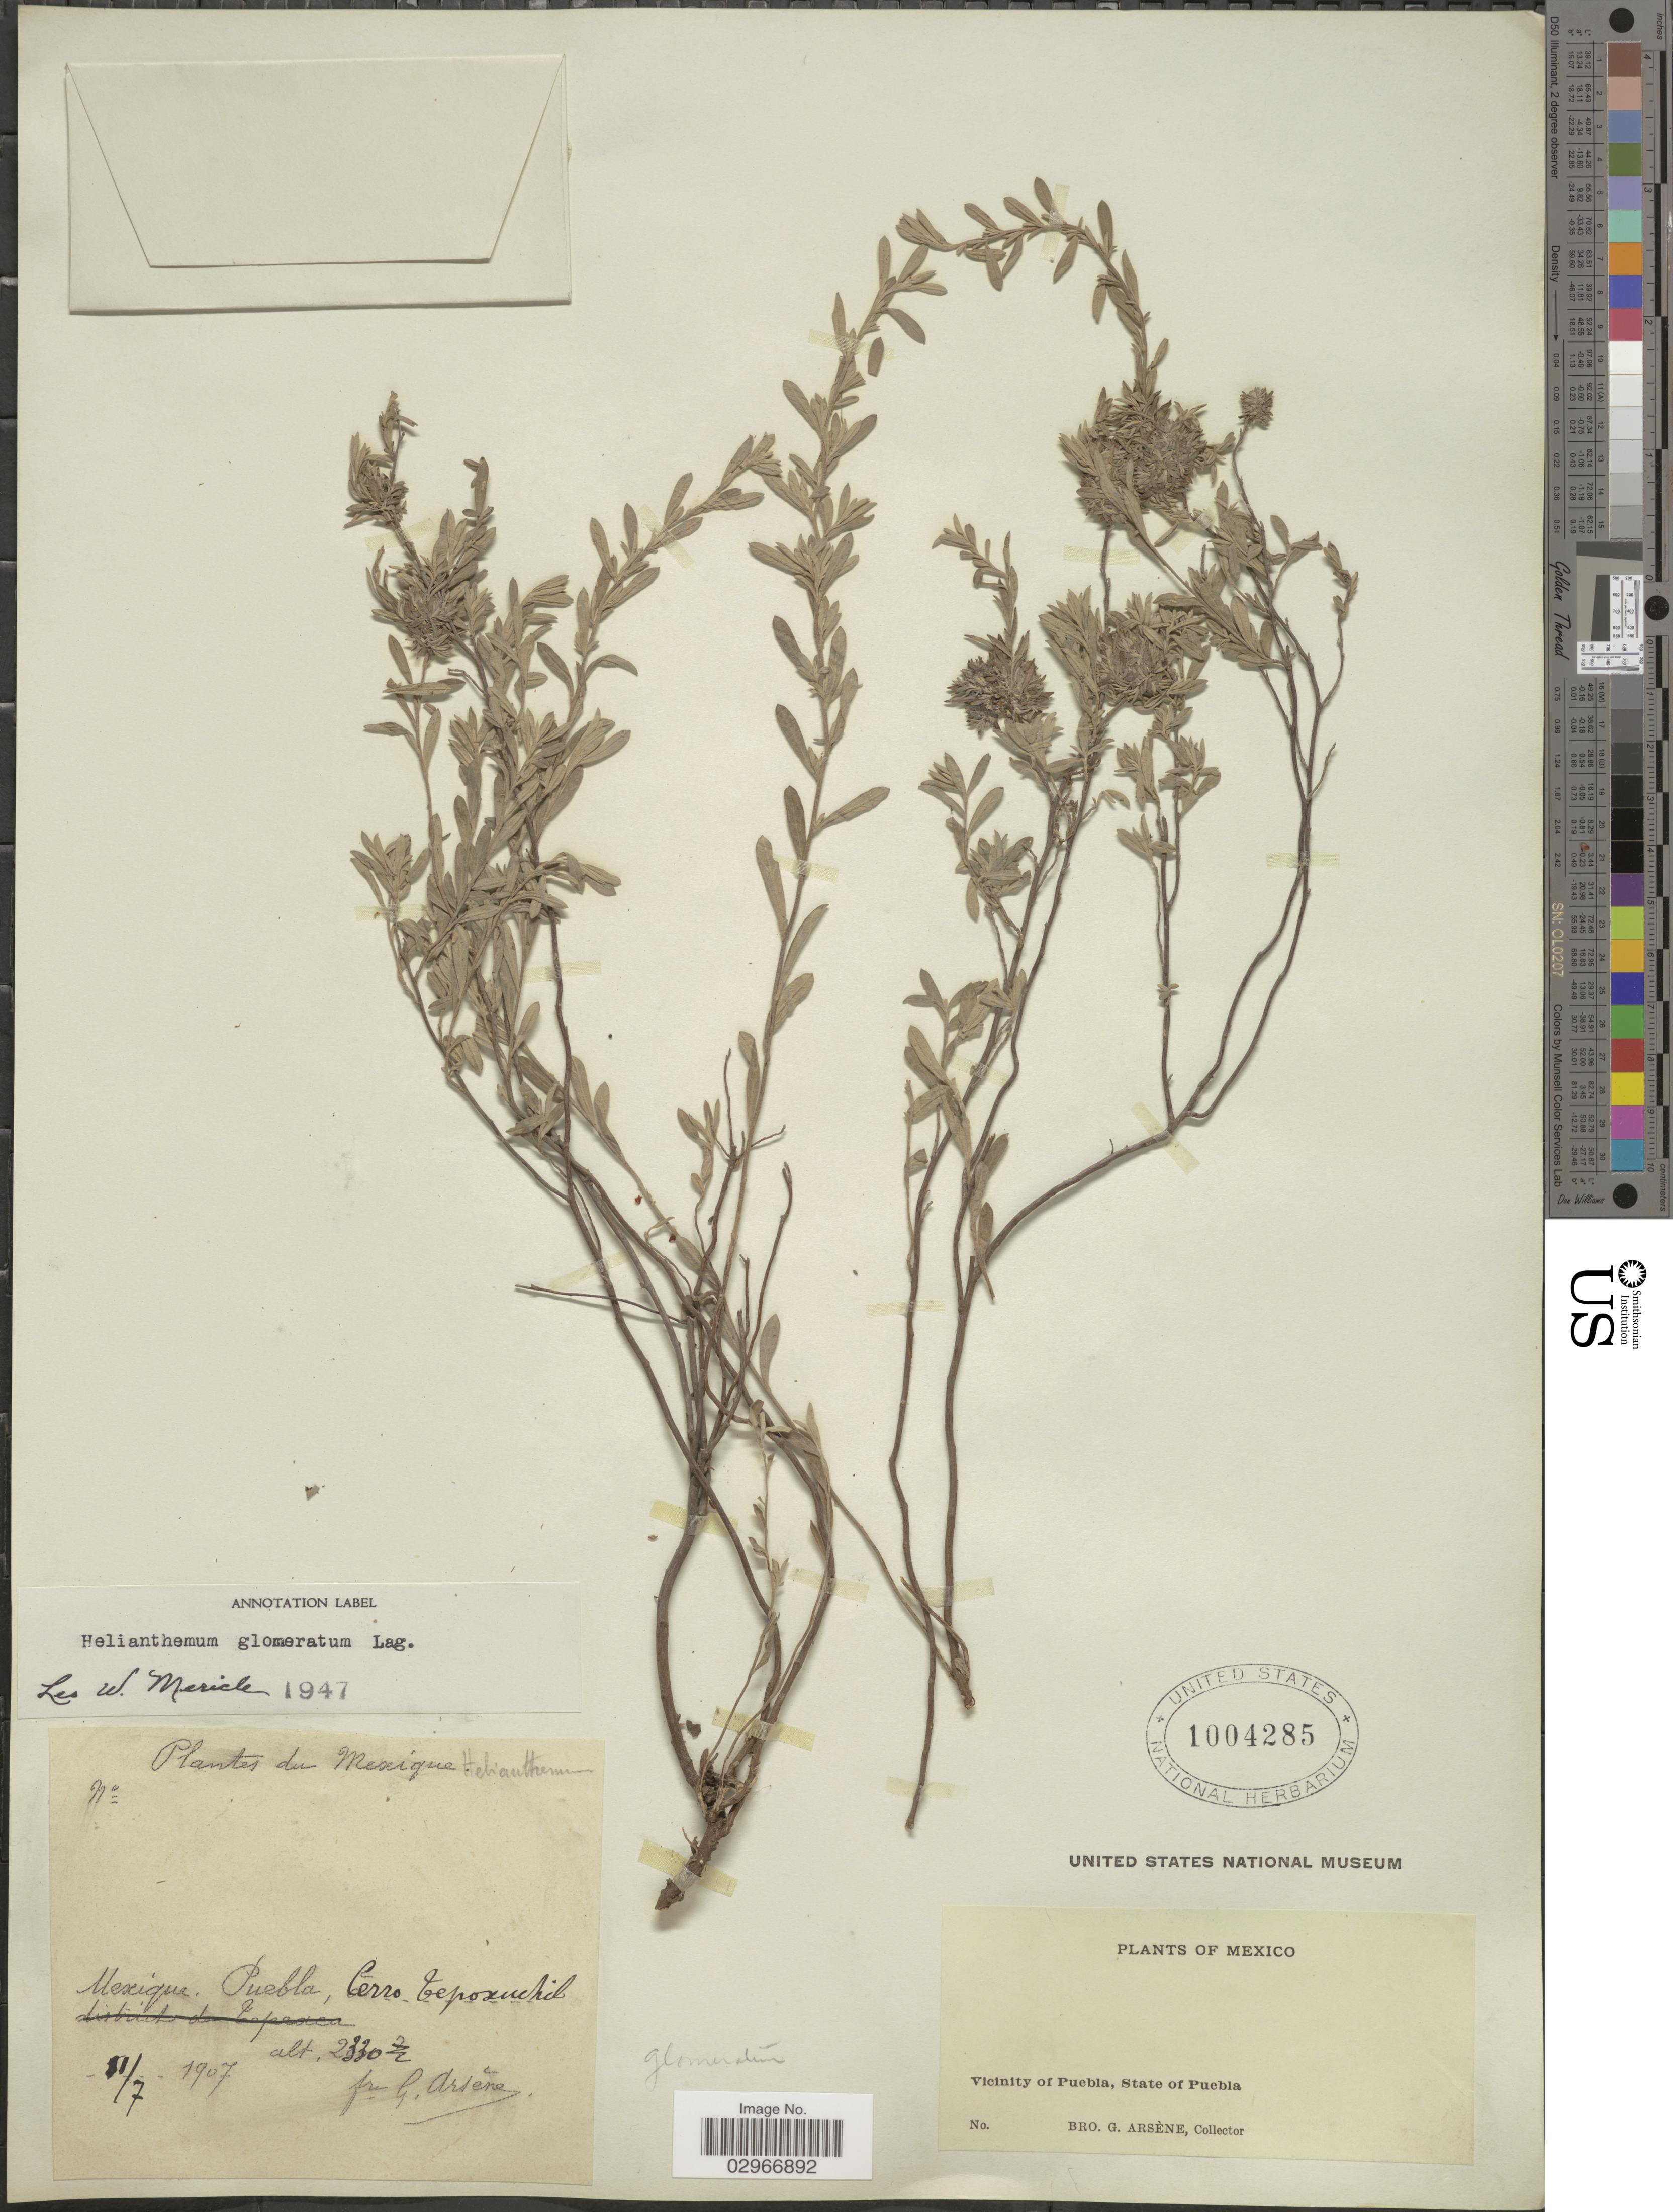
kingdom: Plantae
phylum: Tracheophyta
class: Magnoliopsida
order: Malvales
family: Cistaceae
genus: Helianthemum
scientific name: Helianthemum glomeratum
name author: (Lag.) Lag. ex Dunal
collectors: Bro. G. Arsène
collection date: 1907-07-11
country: Mexico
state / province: Puebla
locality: Cerro Tepoxuchil.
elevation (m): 2330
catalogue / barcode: US 1004285